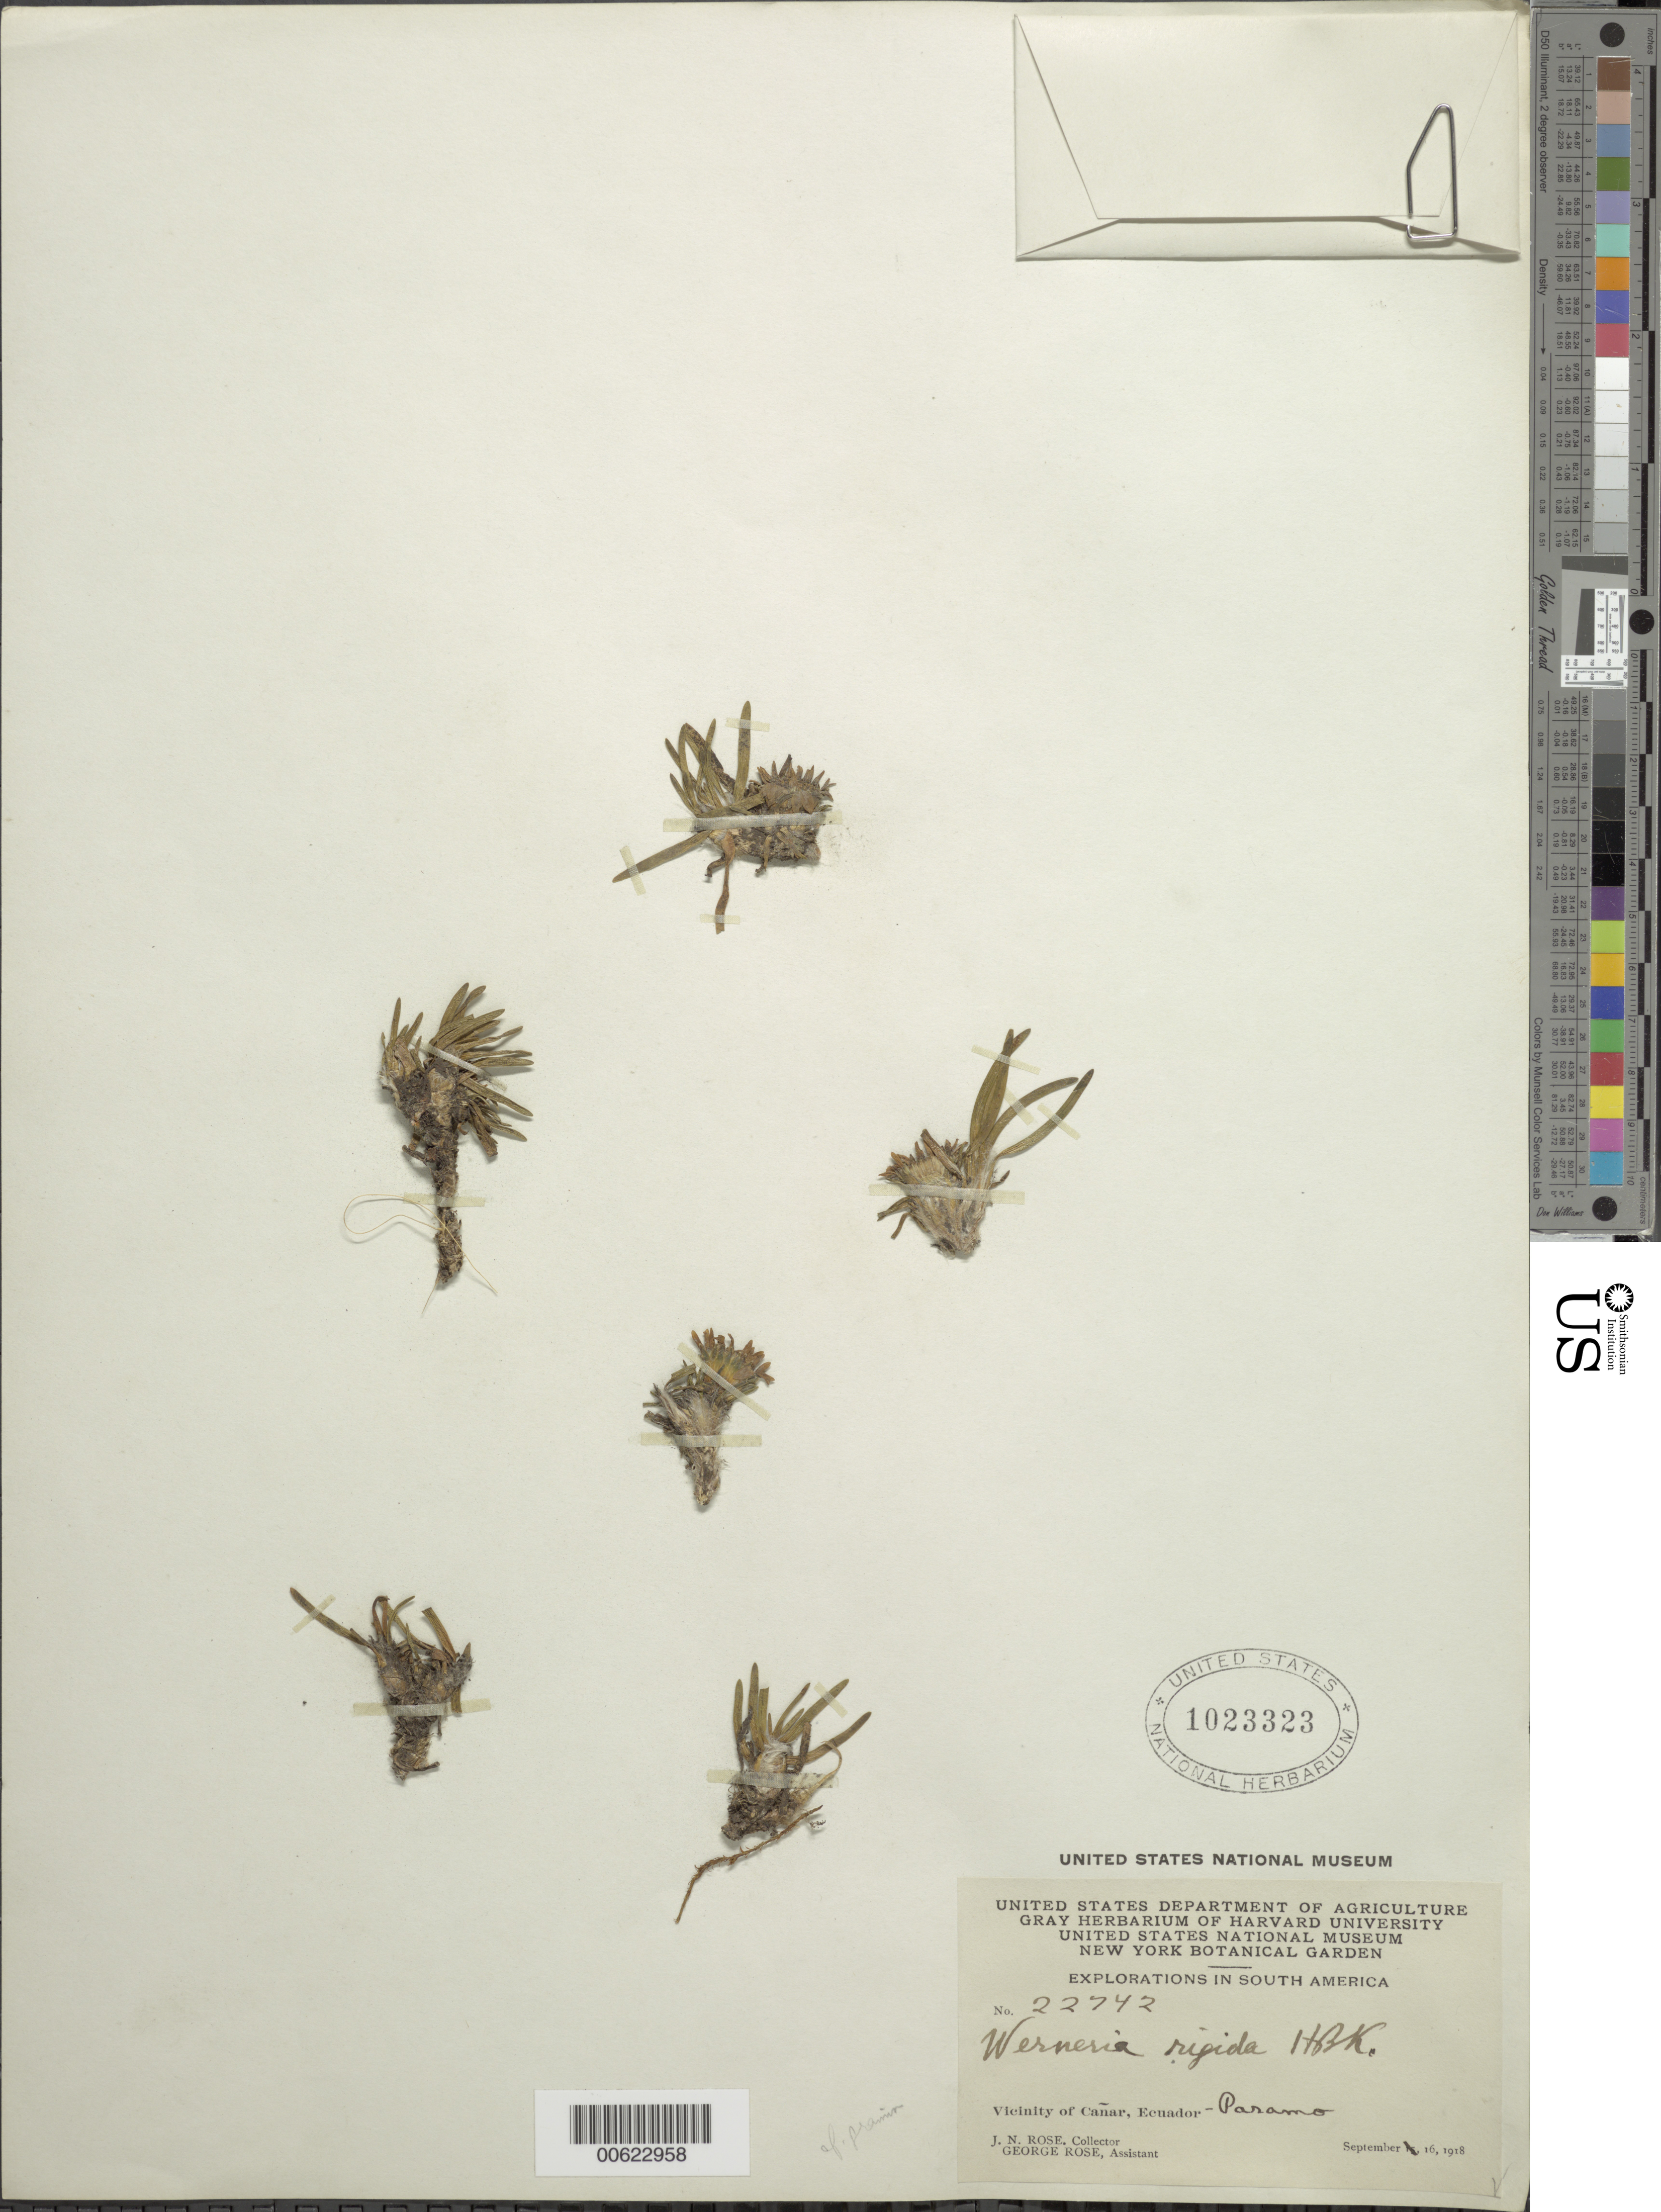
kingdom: Plantae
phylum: Tracheophyta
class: Magnoliopsida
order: Asterales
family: Asteraceae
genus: Werneria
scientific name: Werneria graminifolia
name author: Kunth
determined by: Calvo, Joel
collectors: J. N. Rose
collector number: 22742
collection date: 1918-09-16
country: Ecuador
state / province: Cañar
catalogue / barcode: US 1023323